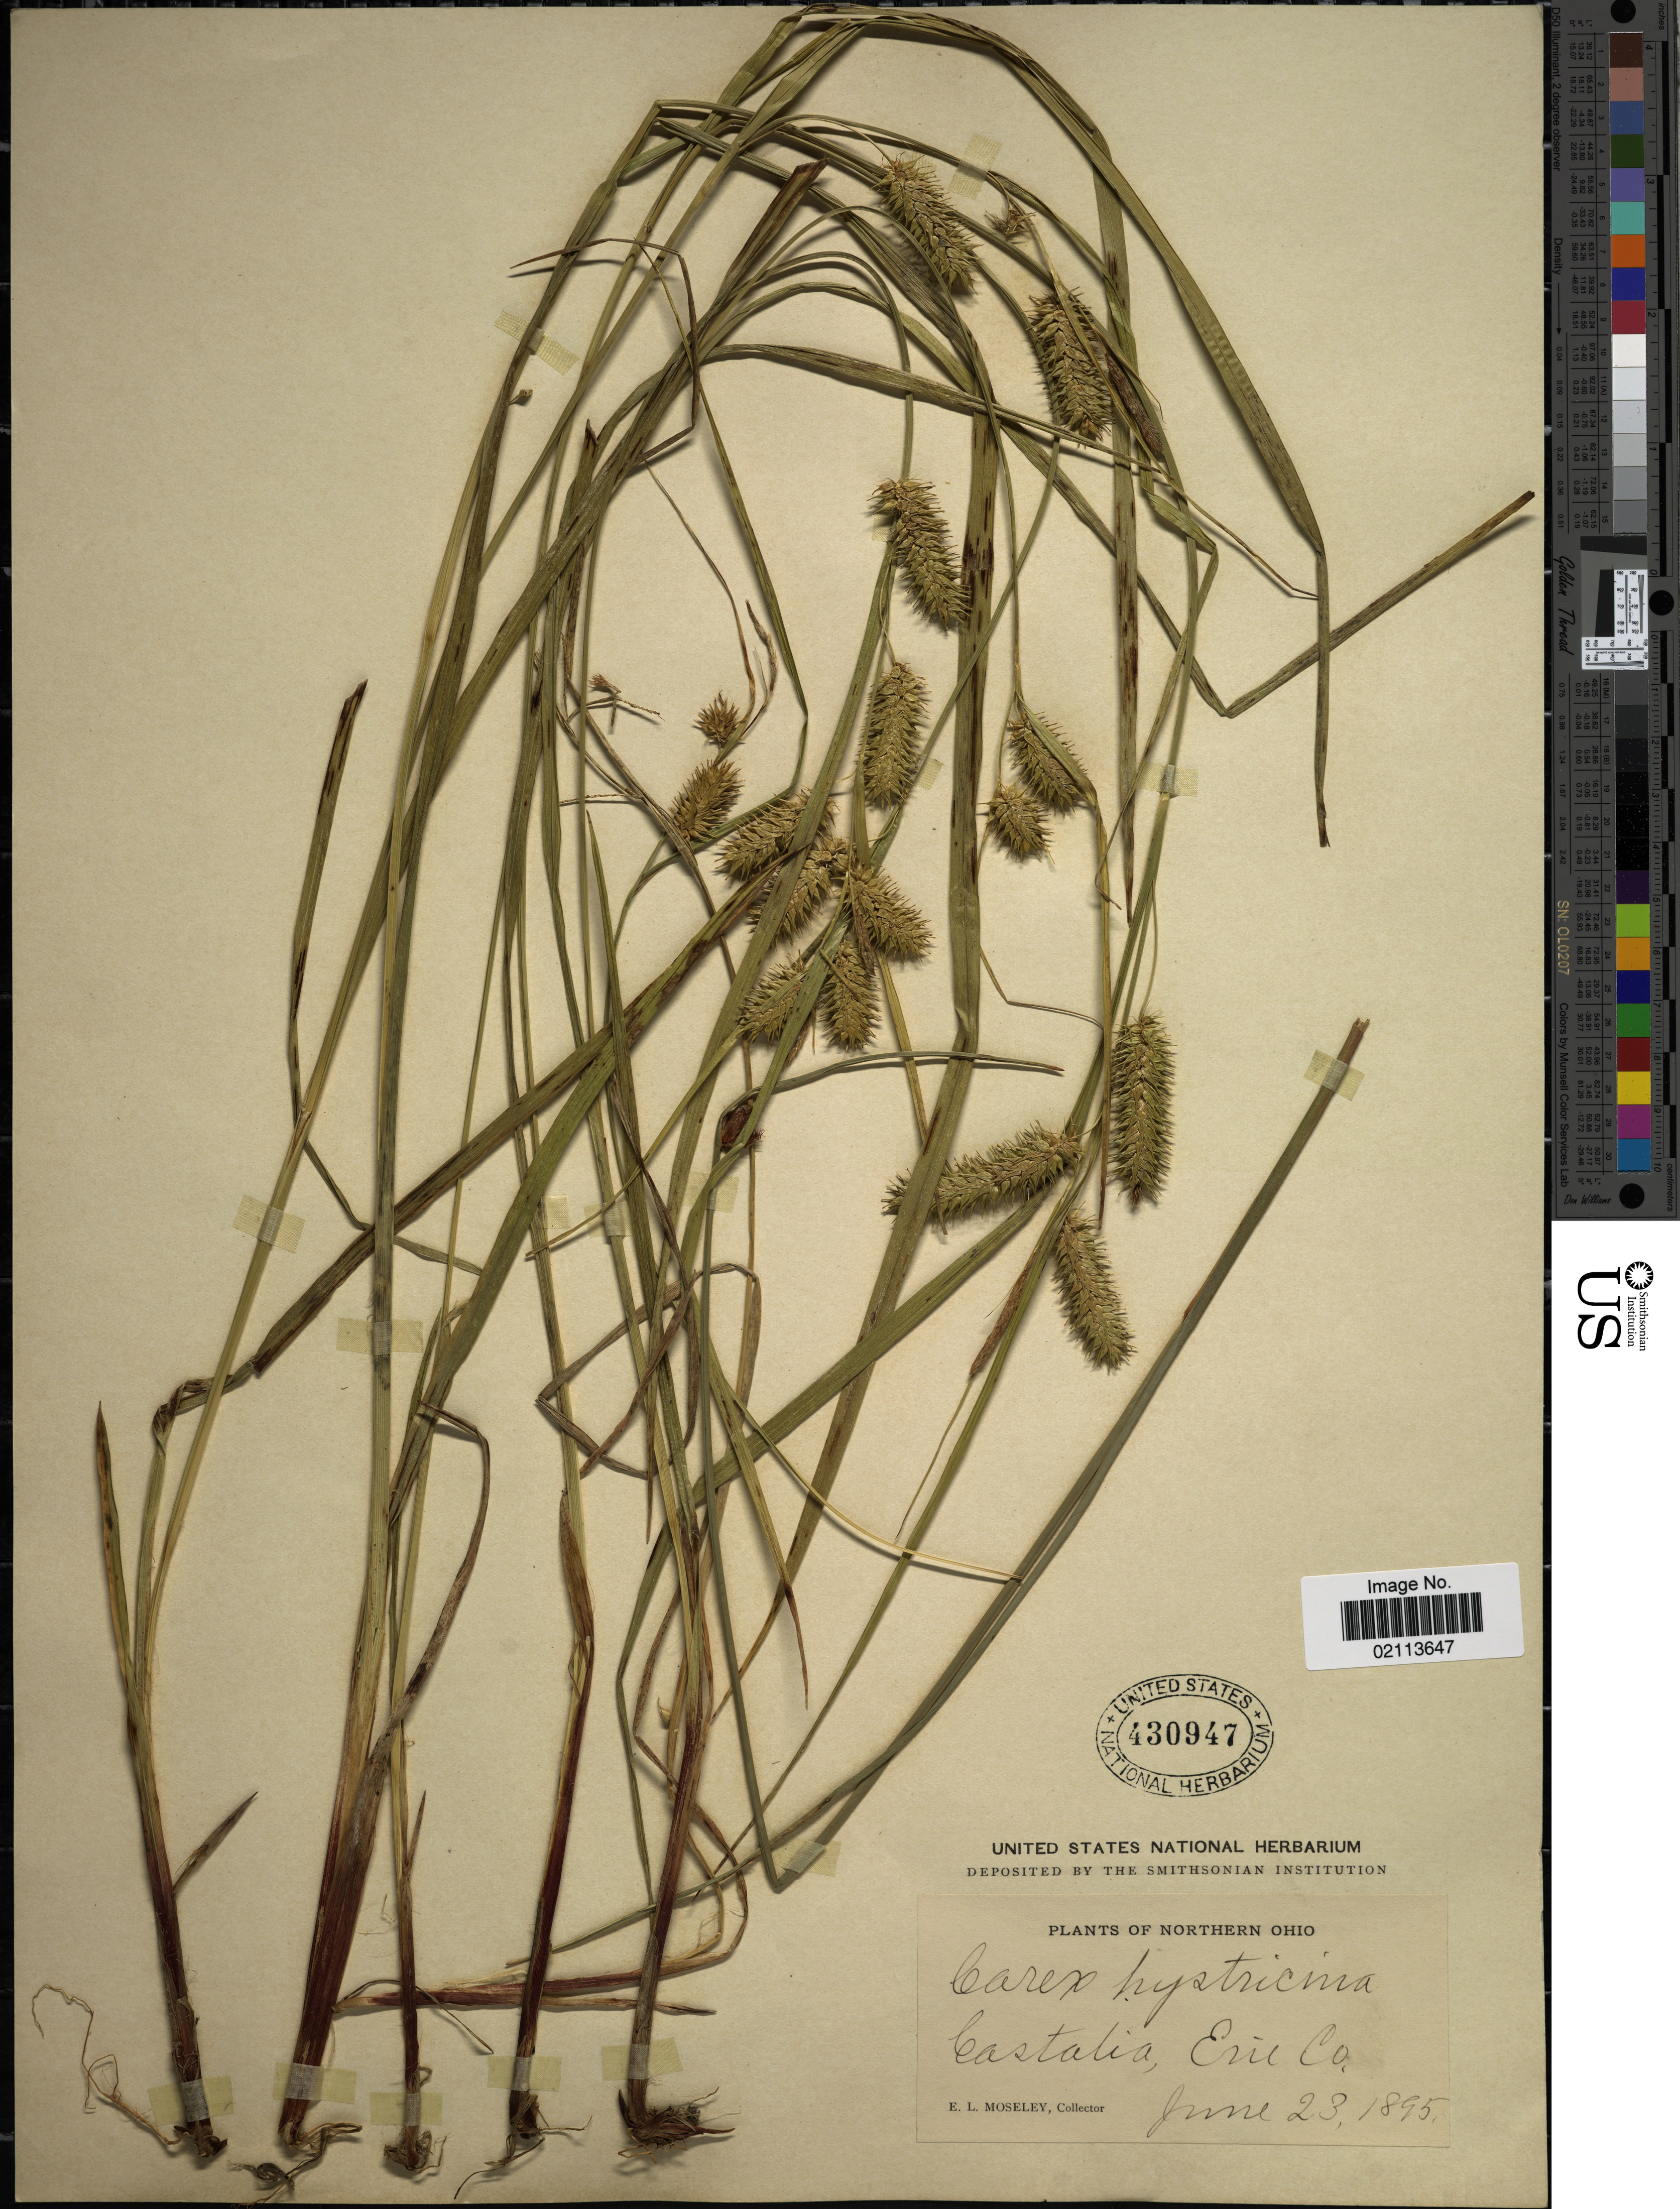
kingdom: Plantae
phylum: Tracheophyta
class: Liliopsida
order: Poales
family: Cyperaceae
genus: Carex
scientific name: Carex hystericina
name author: Muhl. ex Willd.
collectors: E. Moseley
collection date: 1895-06-23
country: United States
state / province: Ohio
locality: Northern Ohio, Eastalia, Erie Co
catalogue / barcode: US 430947